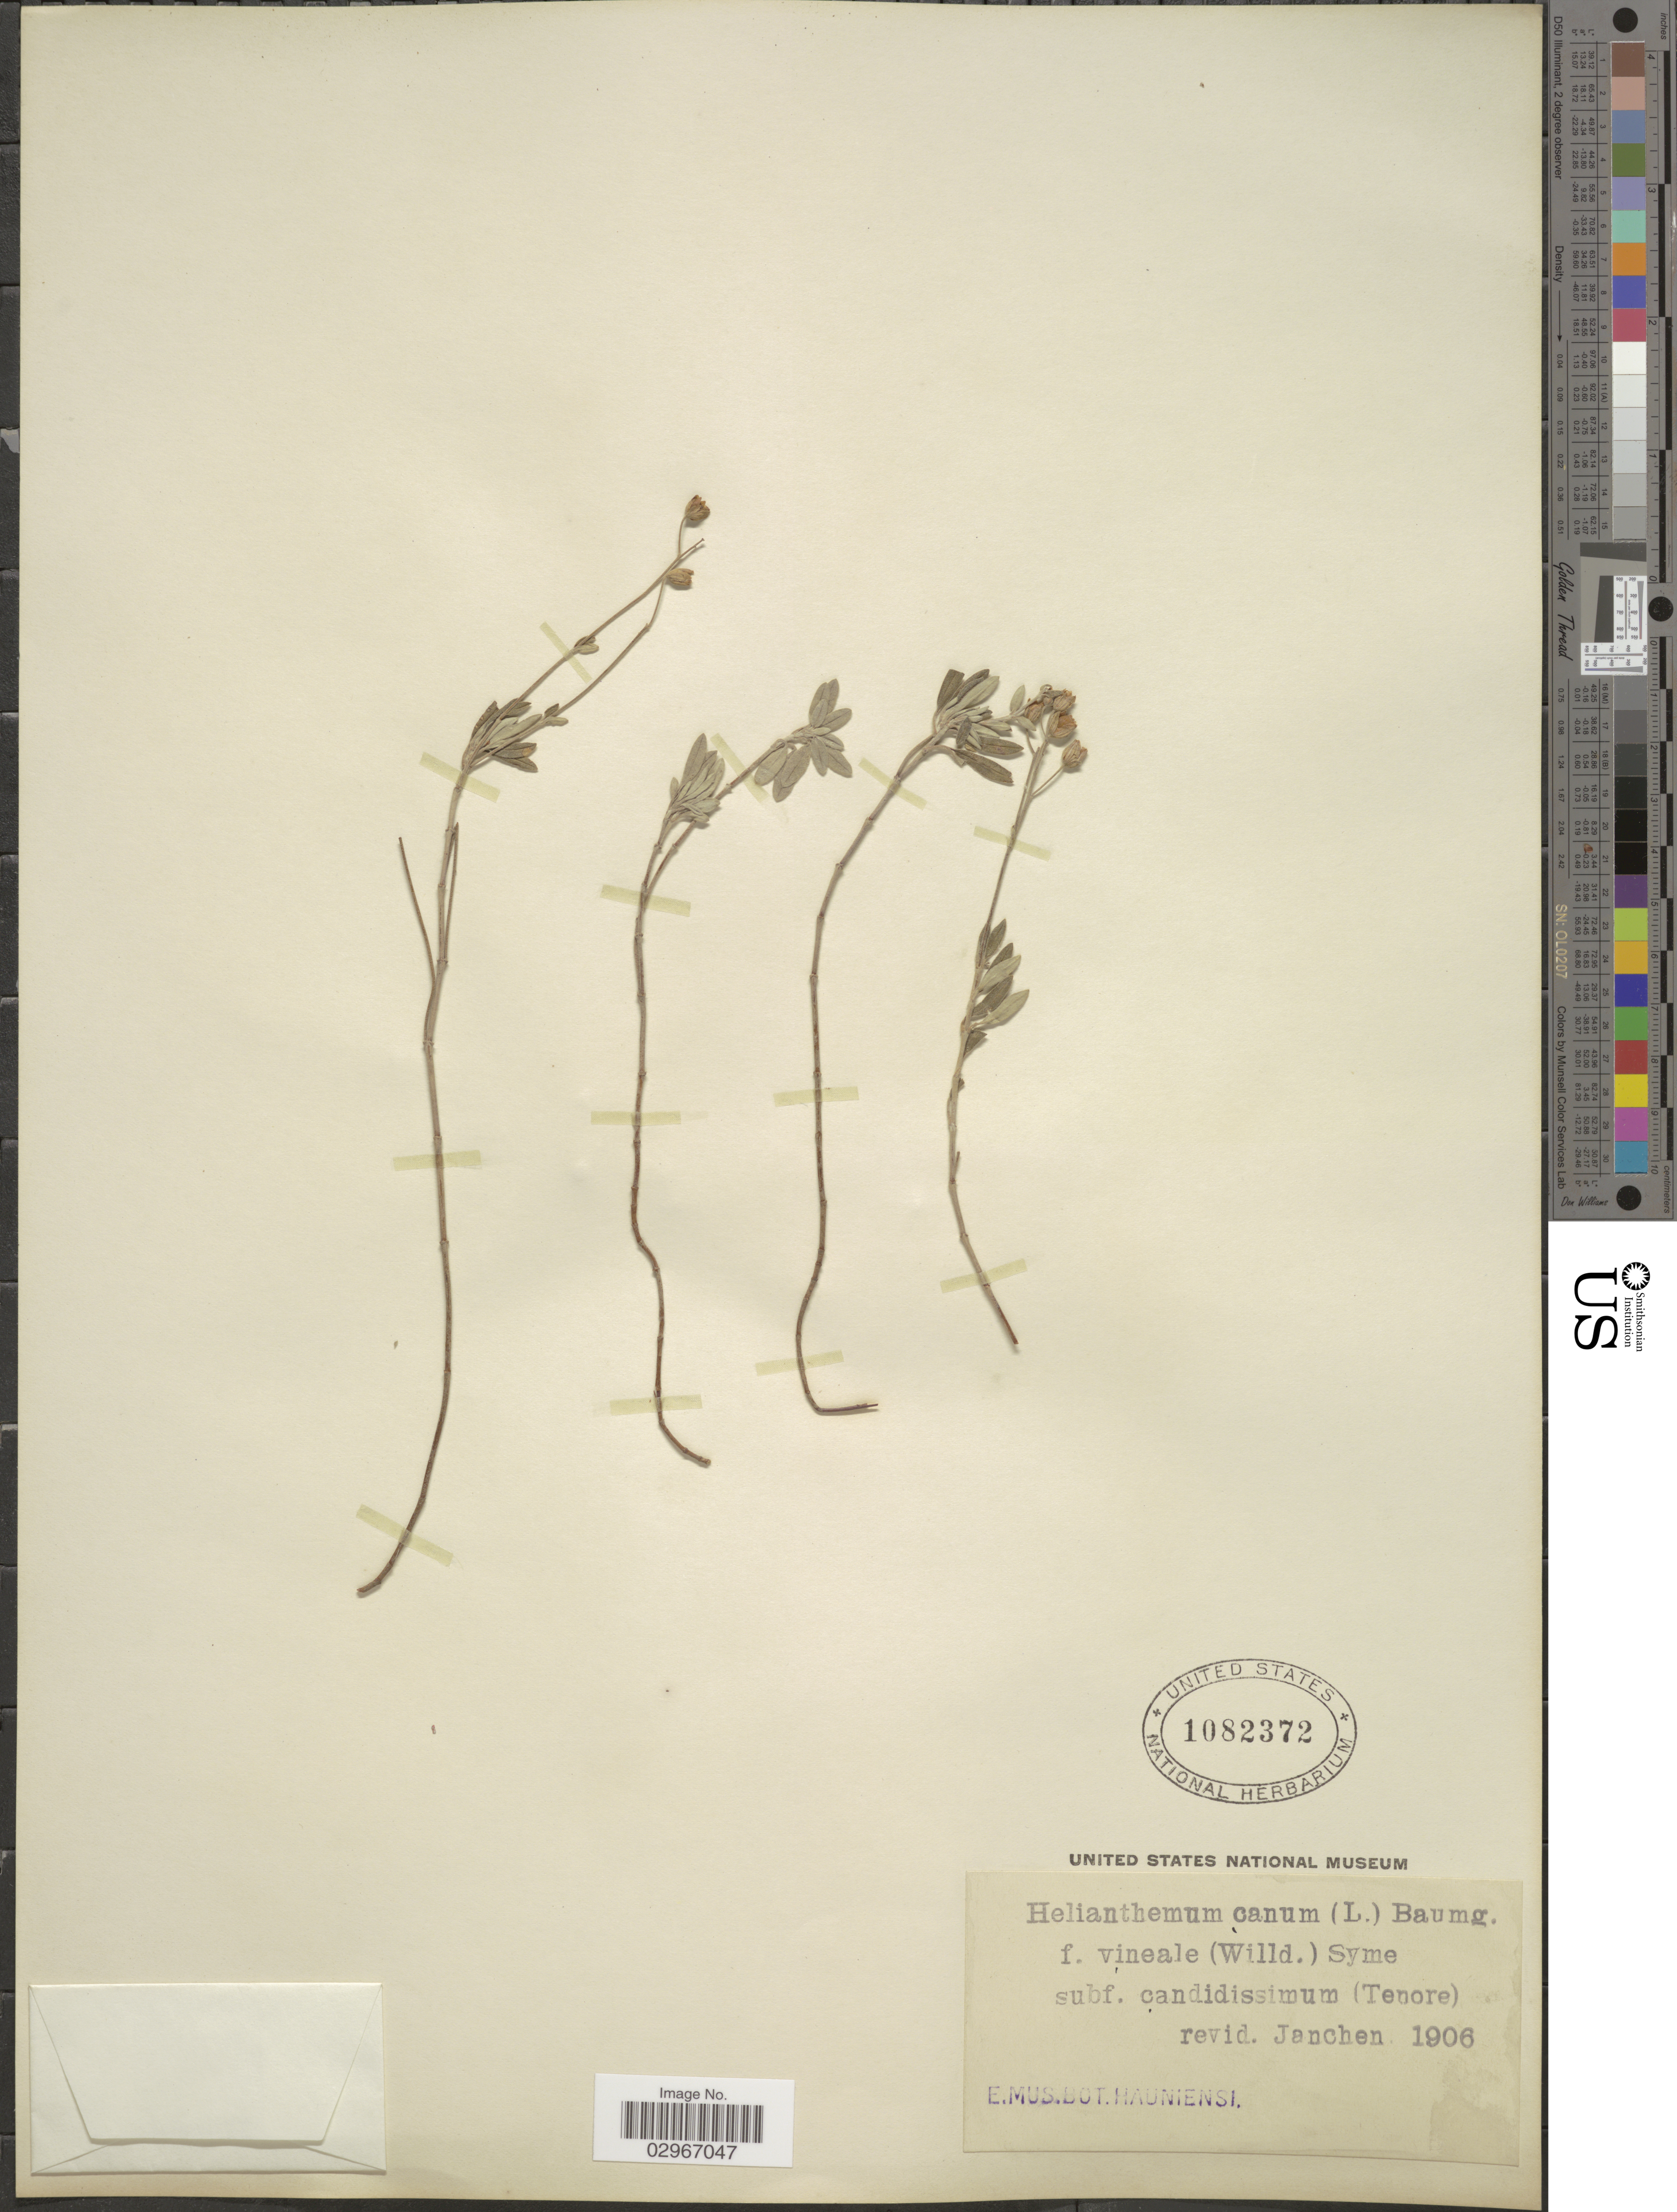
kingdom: Plantae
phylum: Tracheophyta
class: Magnoliopsida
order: Malvales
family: Cistaceae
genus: Helianthemum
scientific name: Helianthemum canum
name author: (L.) Hornem.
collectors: Janchen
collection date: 1906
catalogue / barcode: US 1082372